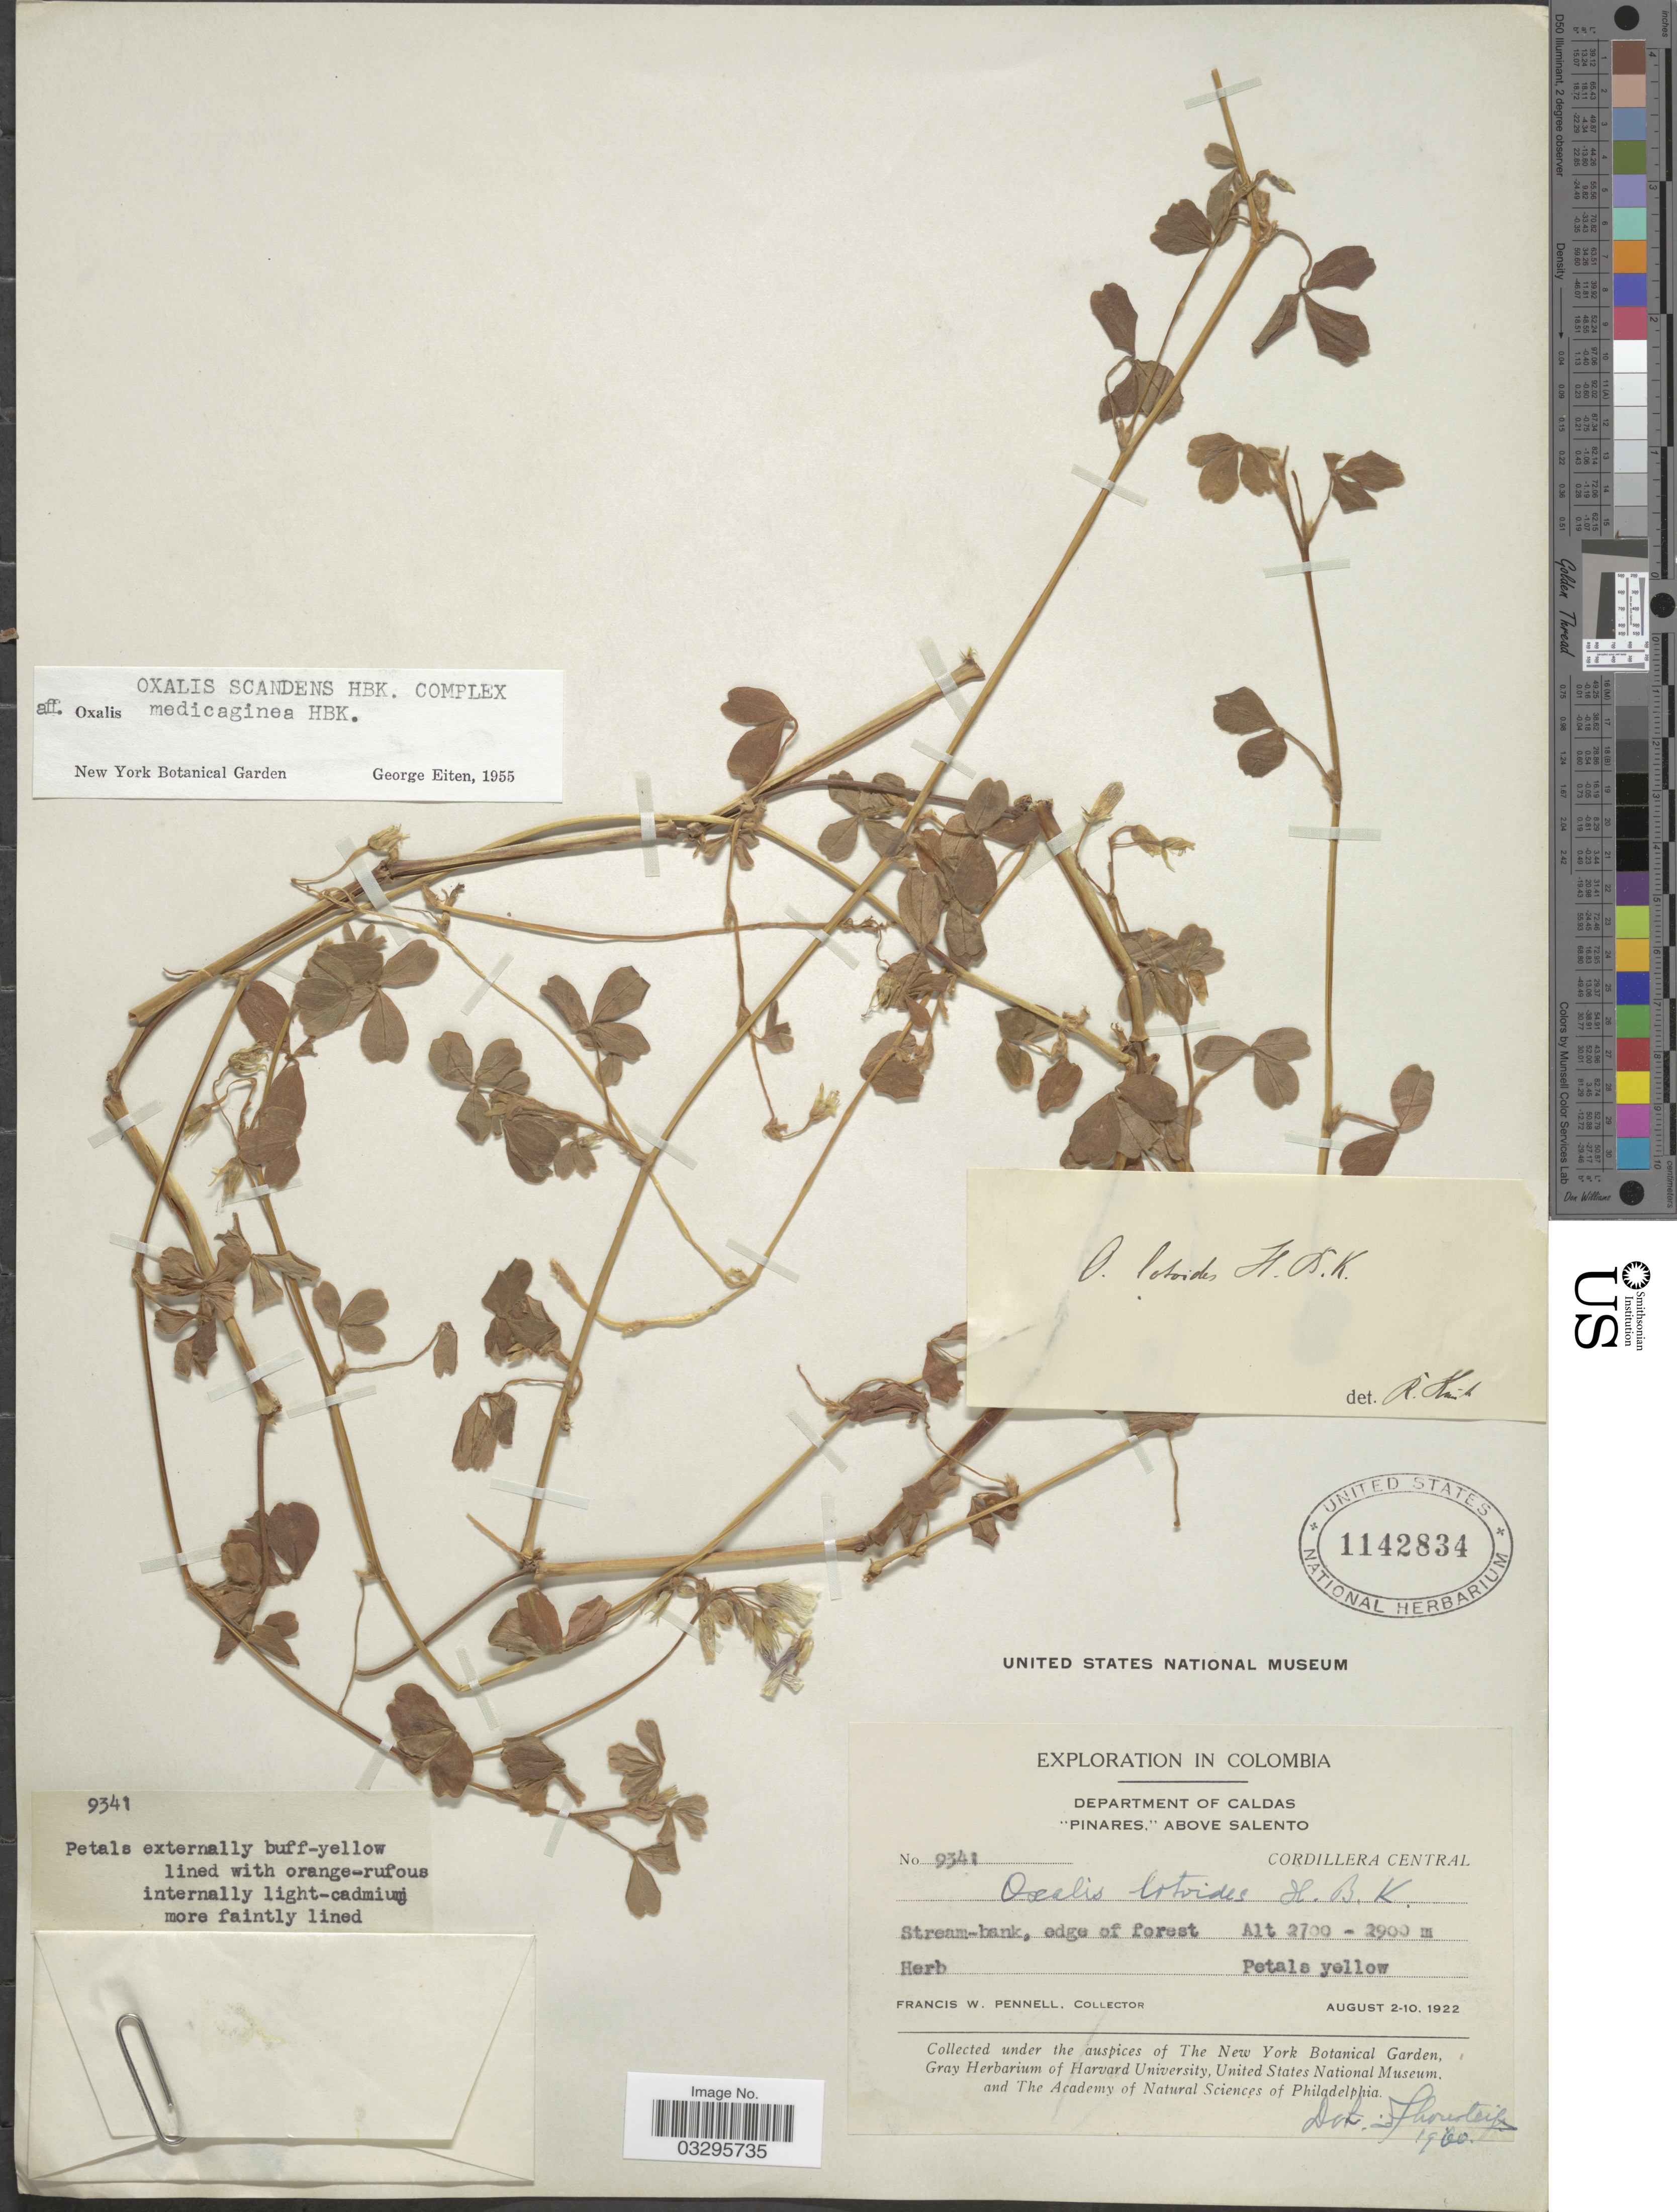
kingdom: Plantae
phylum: Tracheophyta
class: Magnoliopsida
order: Oxalidales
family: Oxalidaceae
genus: Oxalis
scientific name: Oxalis lotoides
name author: Kunth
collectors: F. W. Pennell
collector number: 9341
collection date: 1922-08-02/1922-08-10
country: Colombia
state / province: Caldas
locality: Department of Caldas, "Pinares," above Salento, Cordillera Central.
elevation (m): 2700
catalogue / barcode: US 1142834